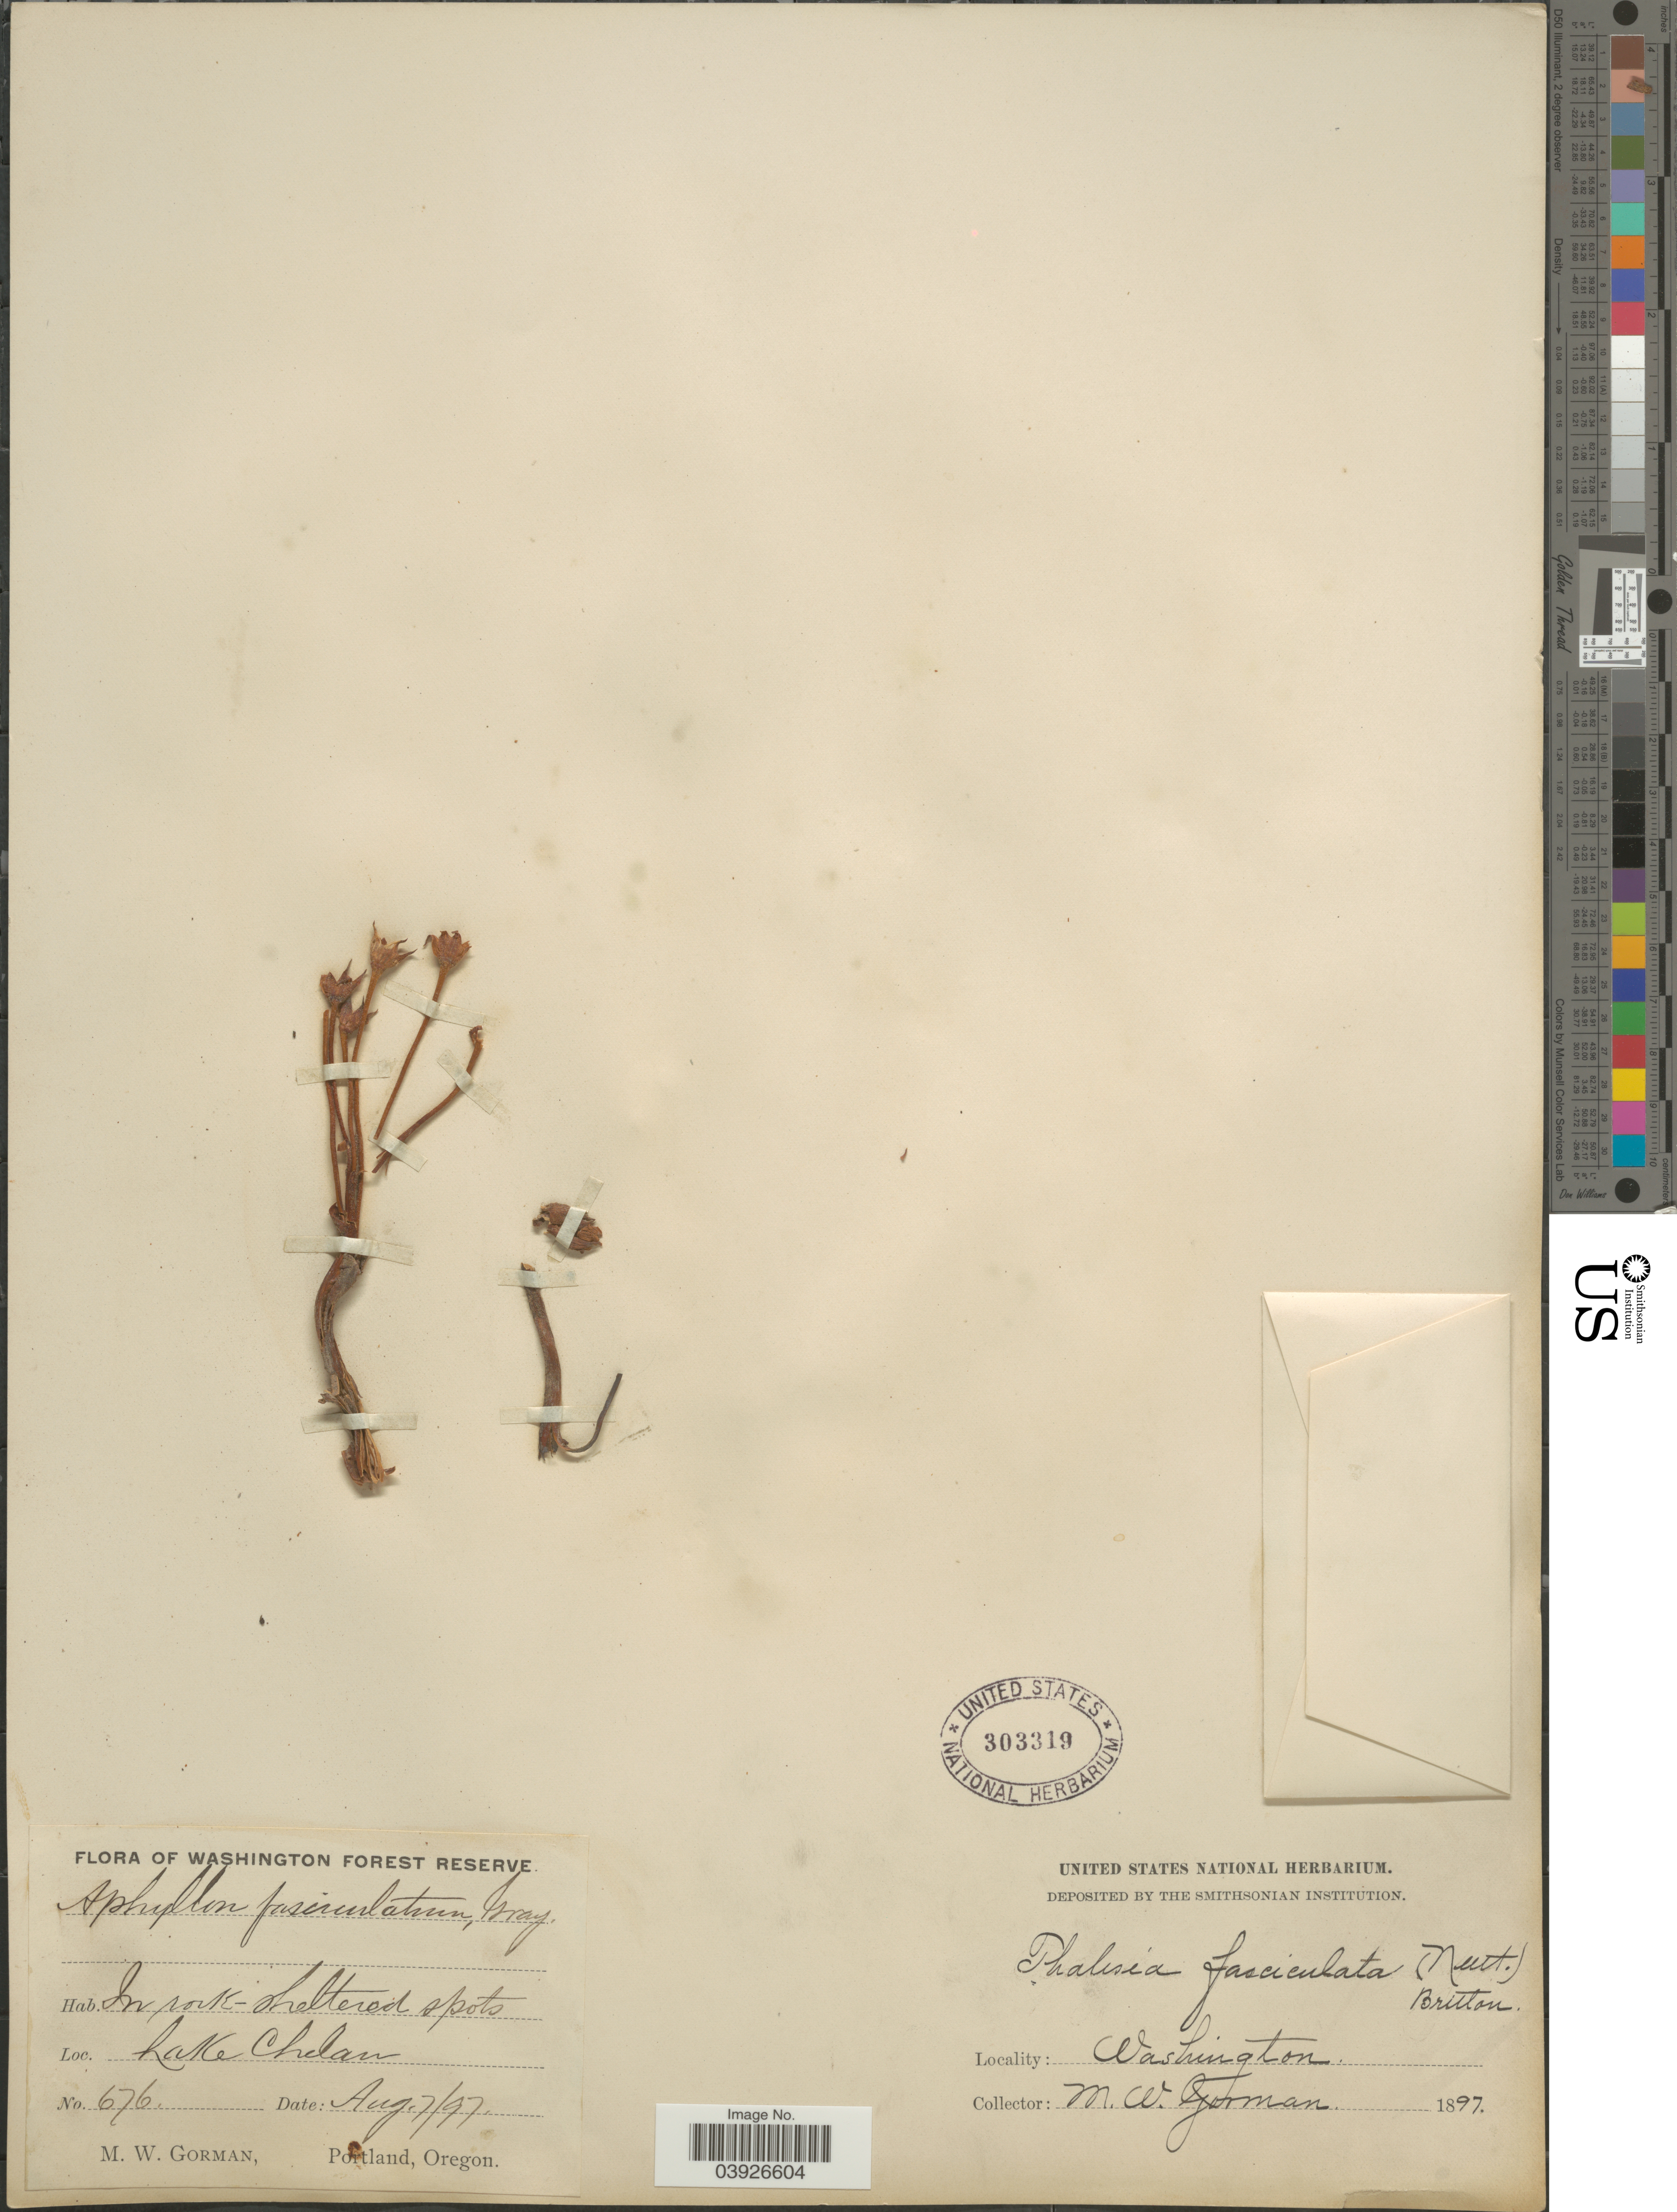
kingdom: Plantae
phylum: Tracheophyta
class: Magnoliopsida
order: Lamiales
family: Orobanchaceae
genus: Aphyllon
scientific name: Aphyllon fasciculatum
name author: (Nutt.) Torr. & A. Gray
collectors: M. W. Gorman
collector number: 676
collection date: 1897-08-07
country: United States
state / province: Washington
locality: Washington Forest Reserve. Lake Chelan.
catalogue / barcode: US 303319